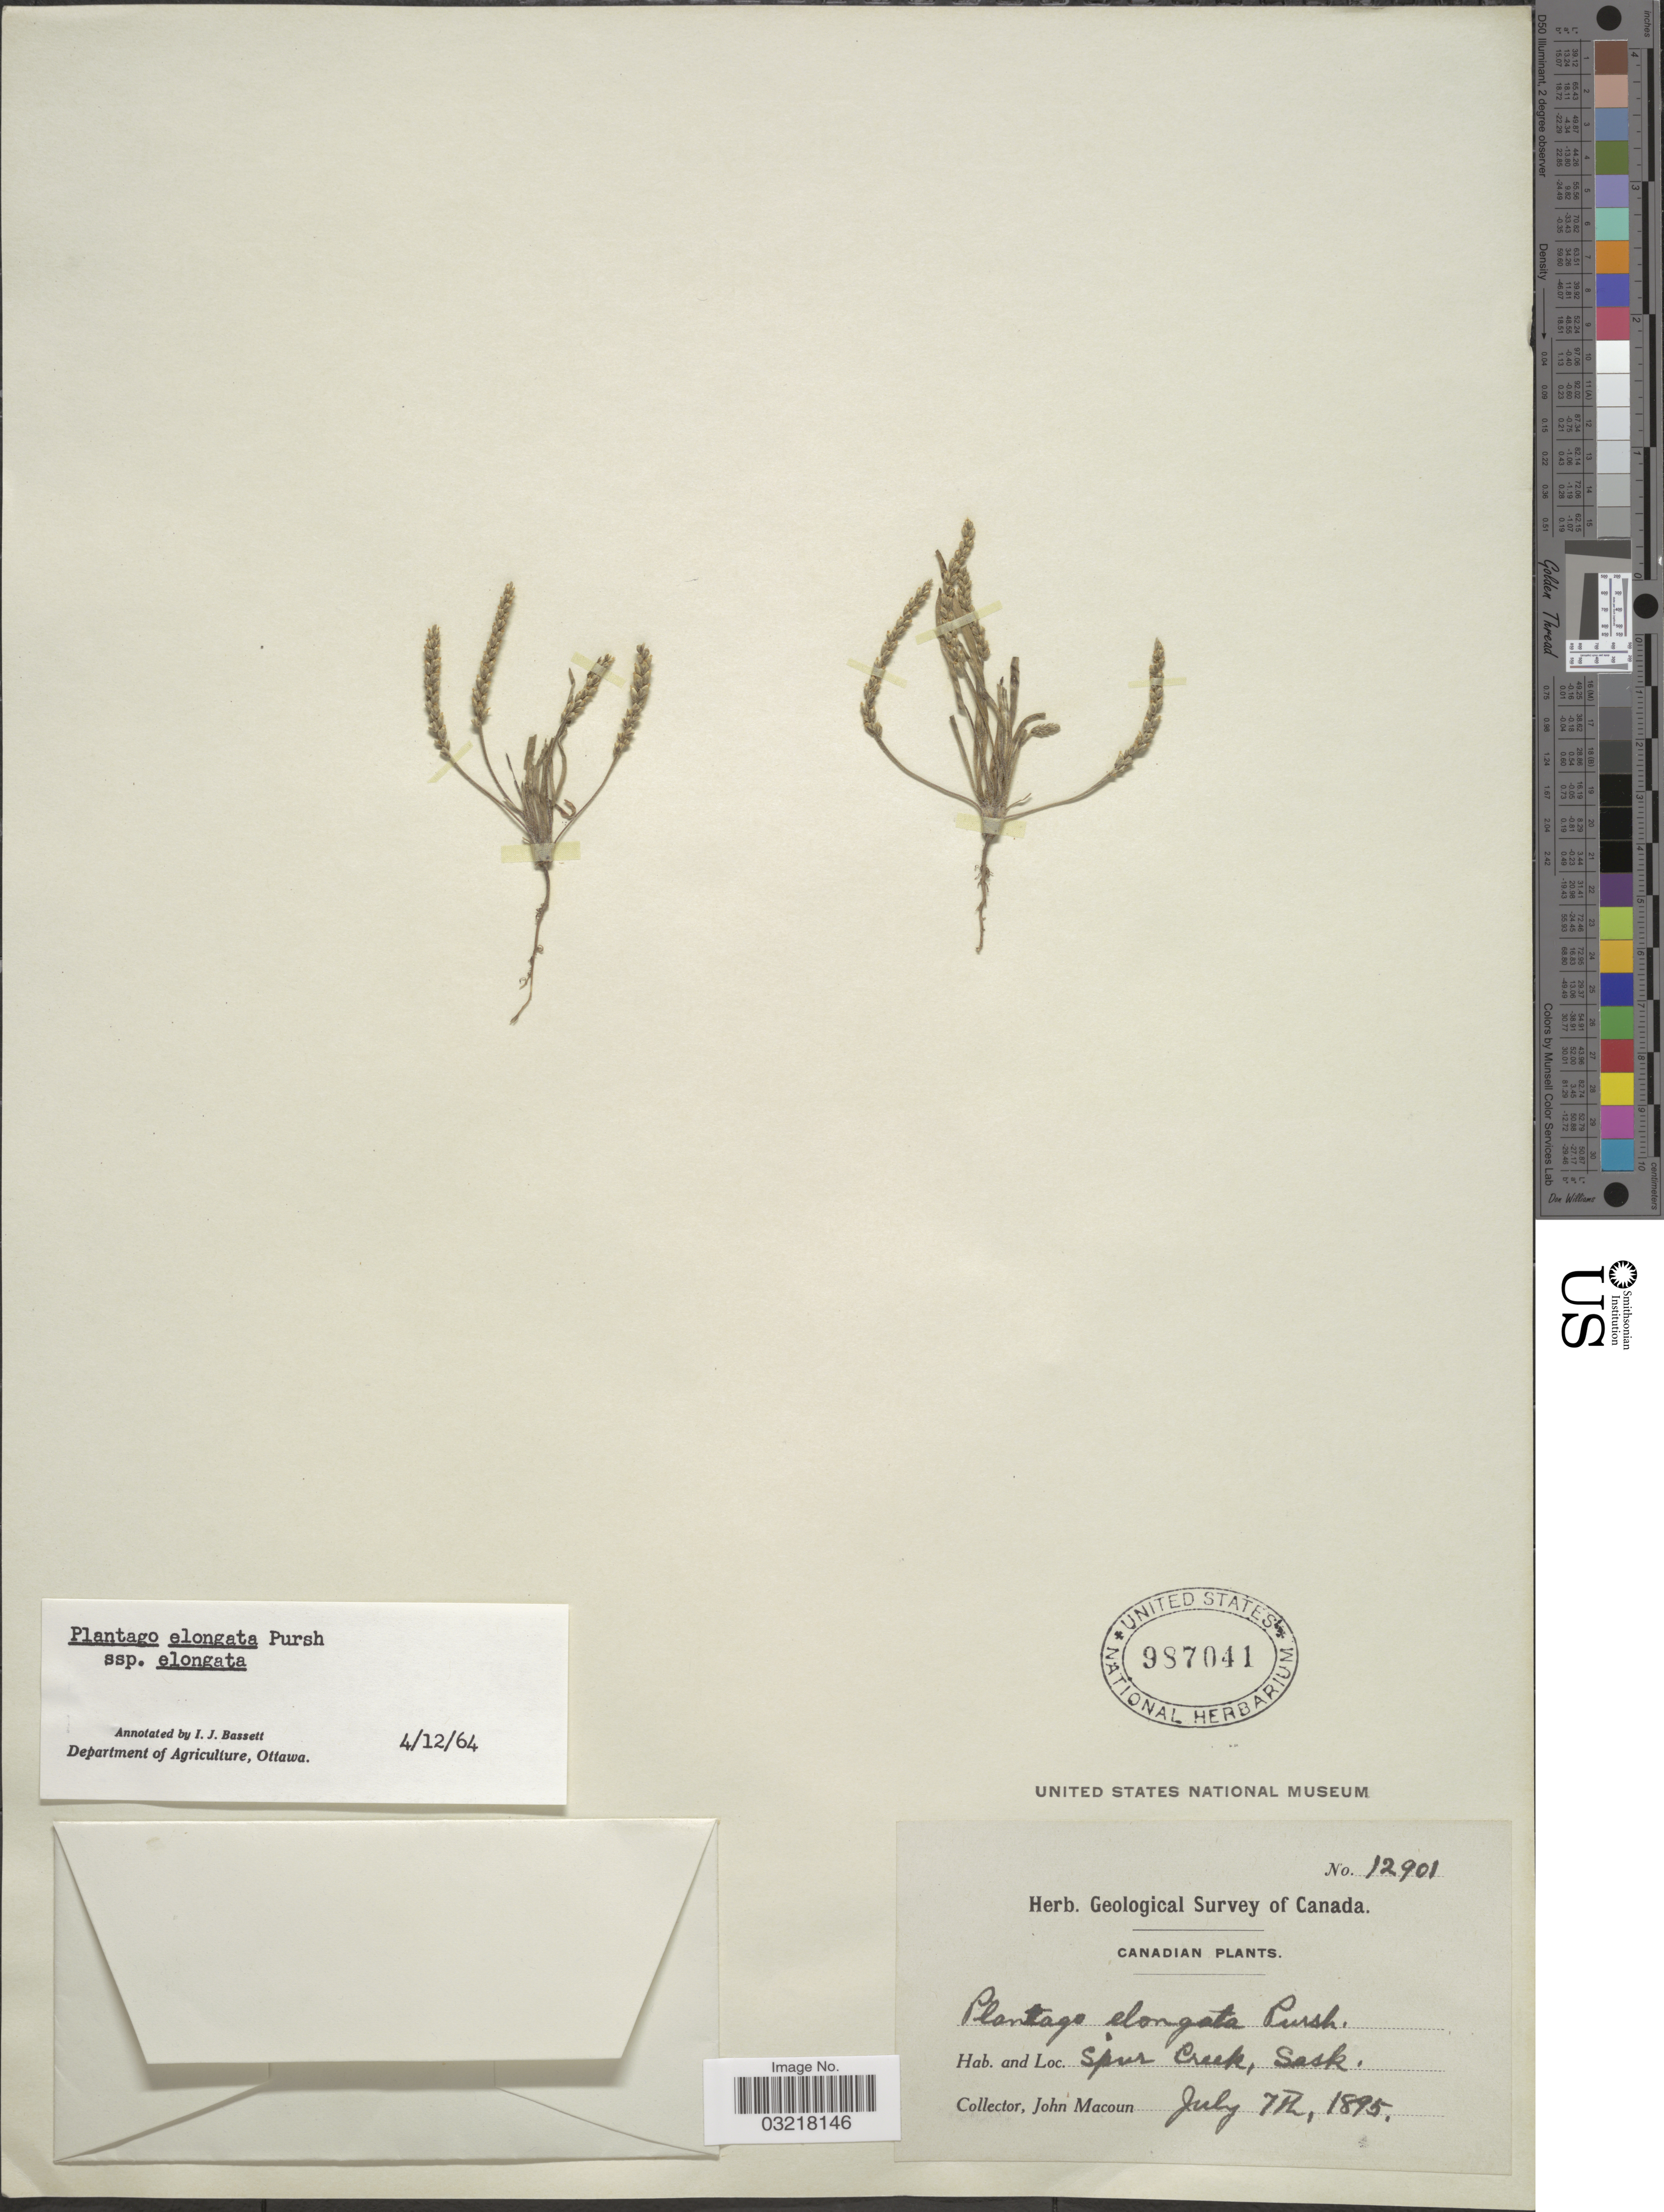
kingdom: Plantae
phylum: Tracheophyta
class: Magnoliopsida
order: Lamiales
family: Plantaginaceae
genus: Plantago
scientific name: Plantago elongata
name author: Pursh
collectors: J. Macoun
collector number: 12901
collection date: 1895-07-07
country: Canada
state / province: Saskatchewan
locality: Spur Creek, Sask.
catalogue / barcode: US 987041